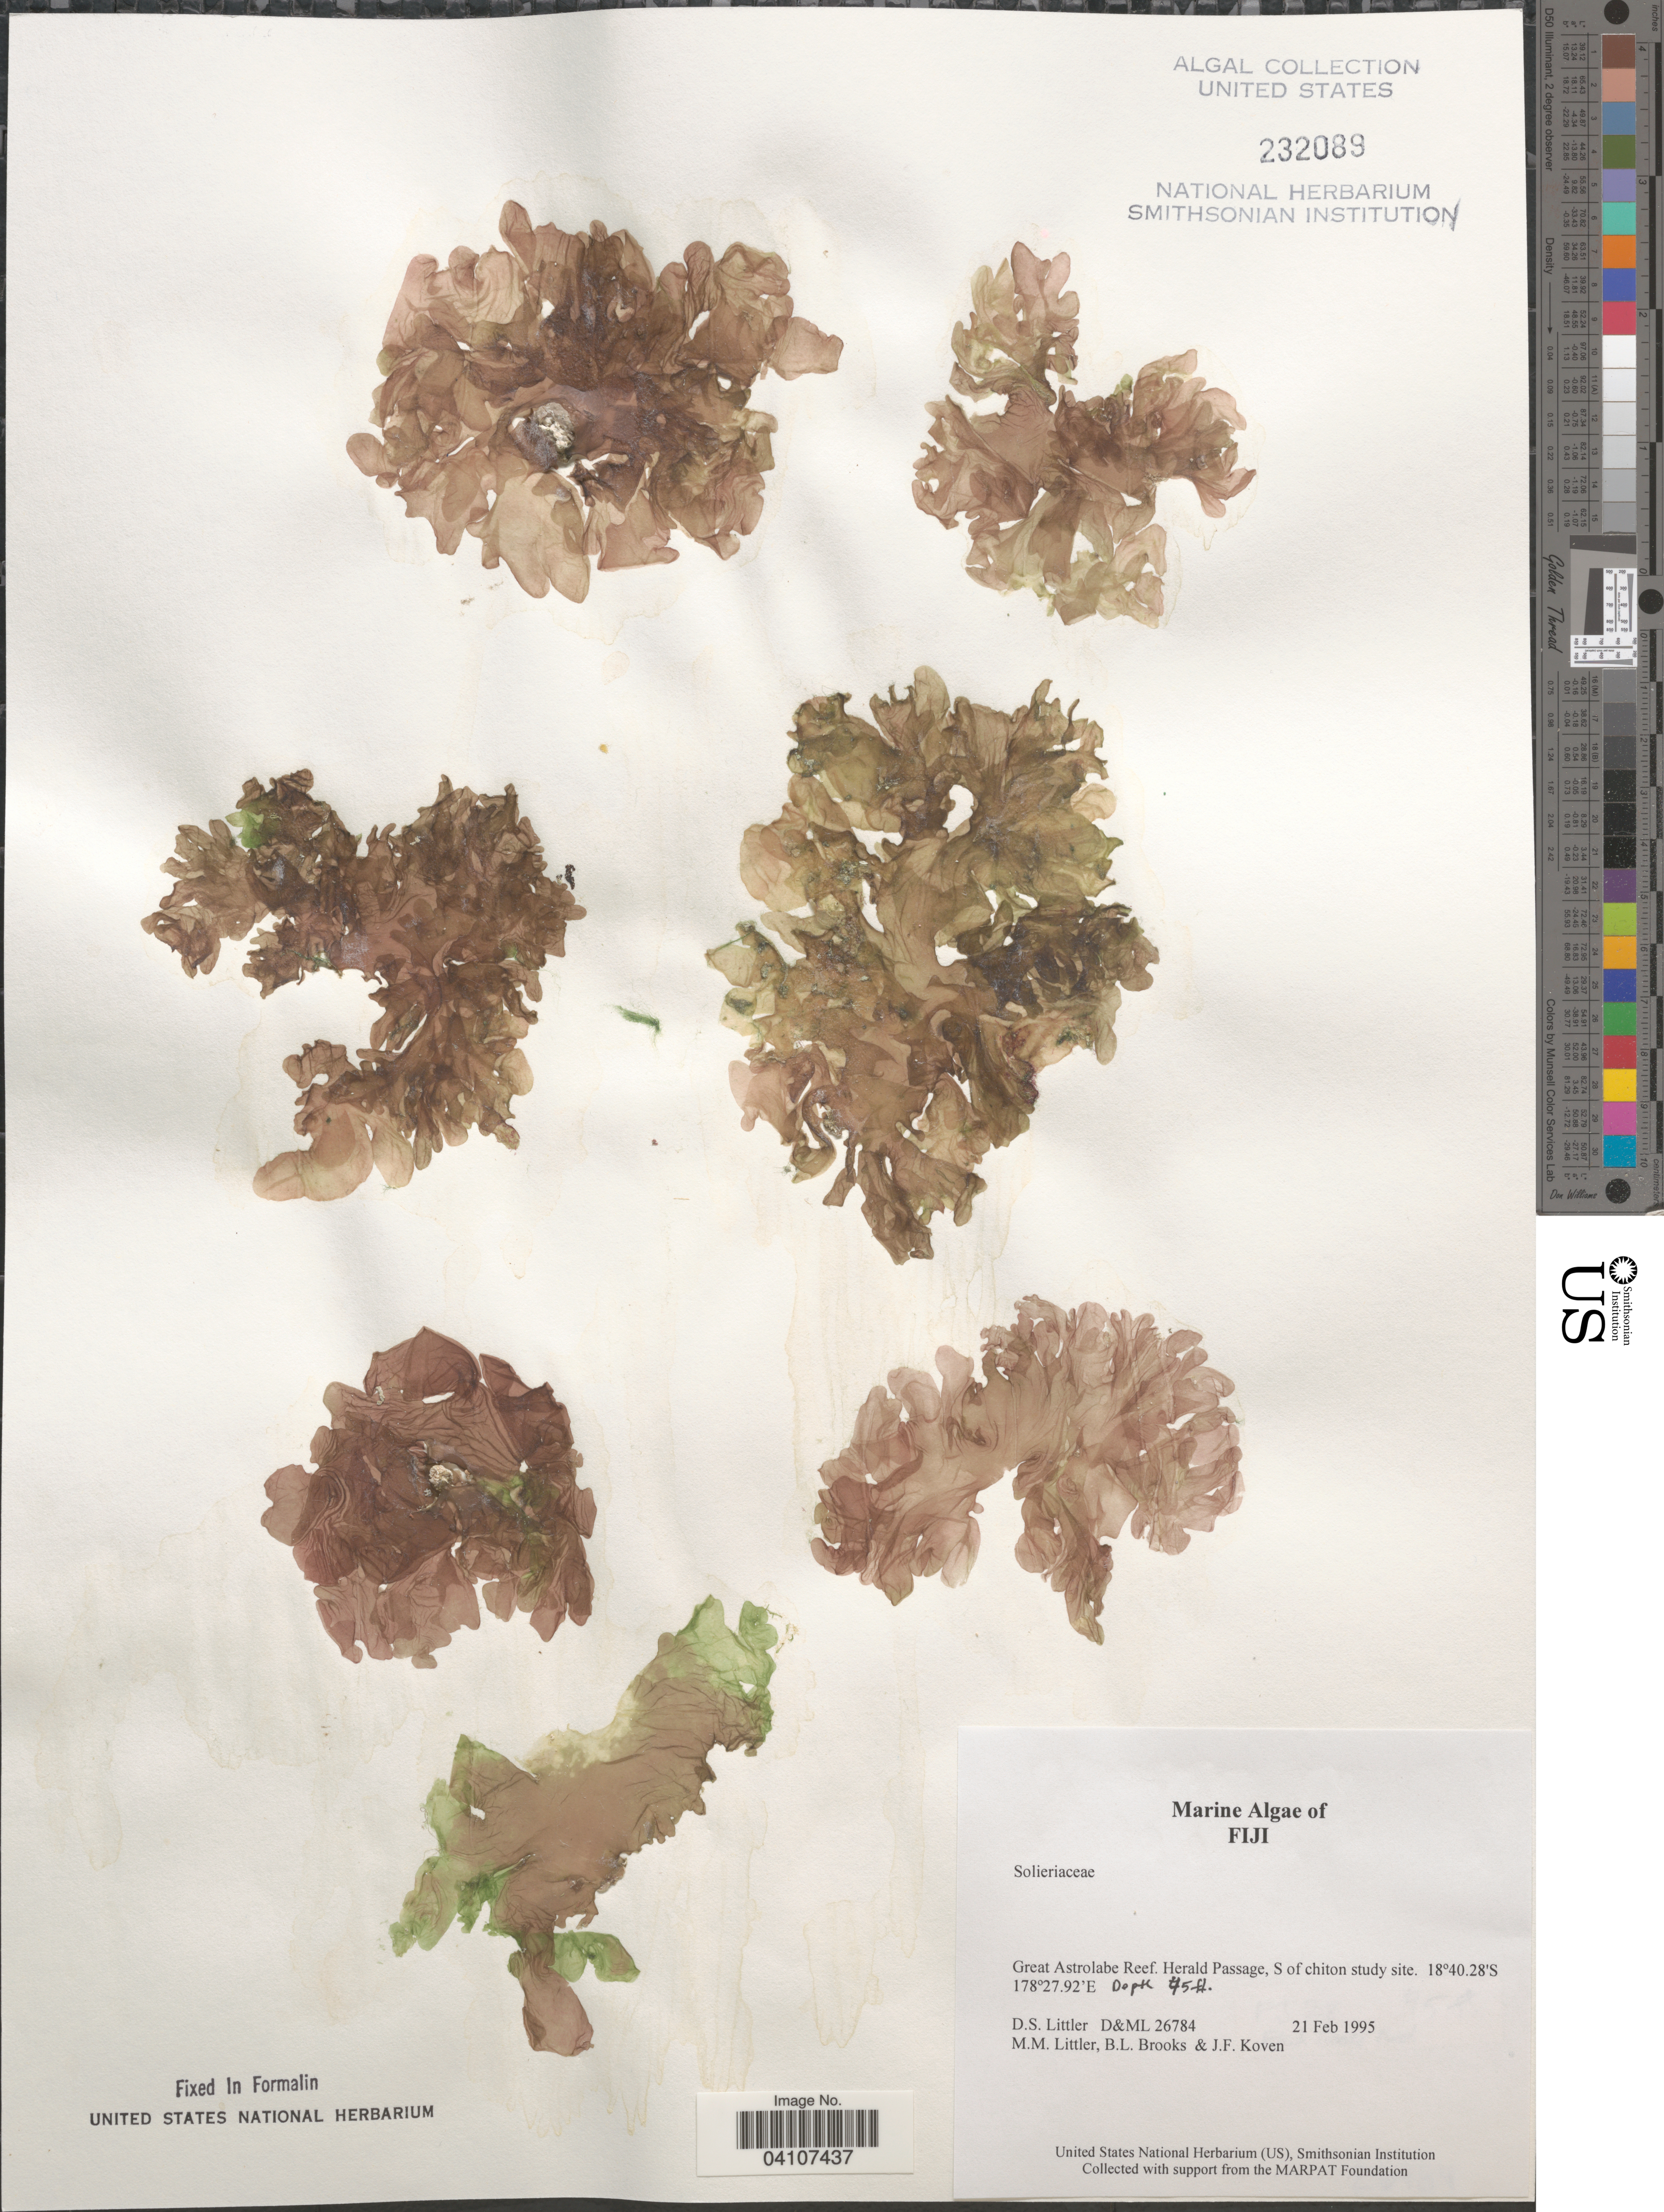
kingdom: Plantae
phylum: Rhodophyta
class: Florideophyceae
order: Gigartinales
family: Solieriaceae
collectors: D. S. Littler, B. Brooks & J. Koven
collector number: D&ML 26784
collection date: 1995-02-21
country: Fiji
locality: Great Astrolabe Reef. Herald Passage, S of chilton study site.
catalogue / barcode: US 232089